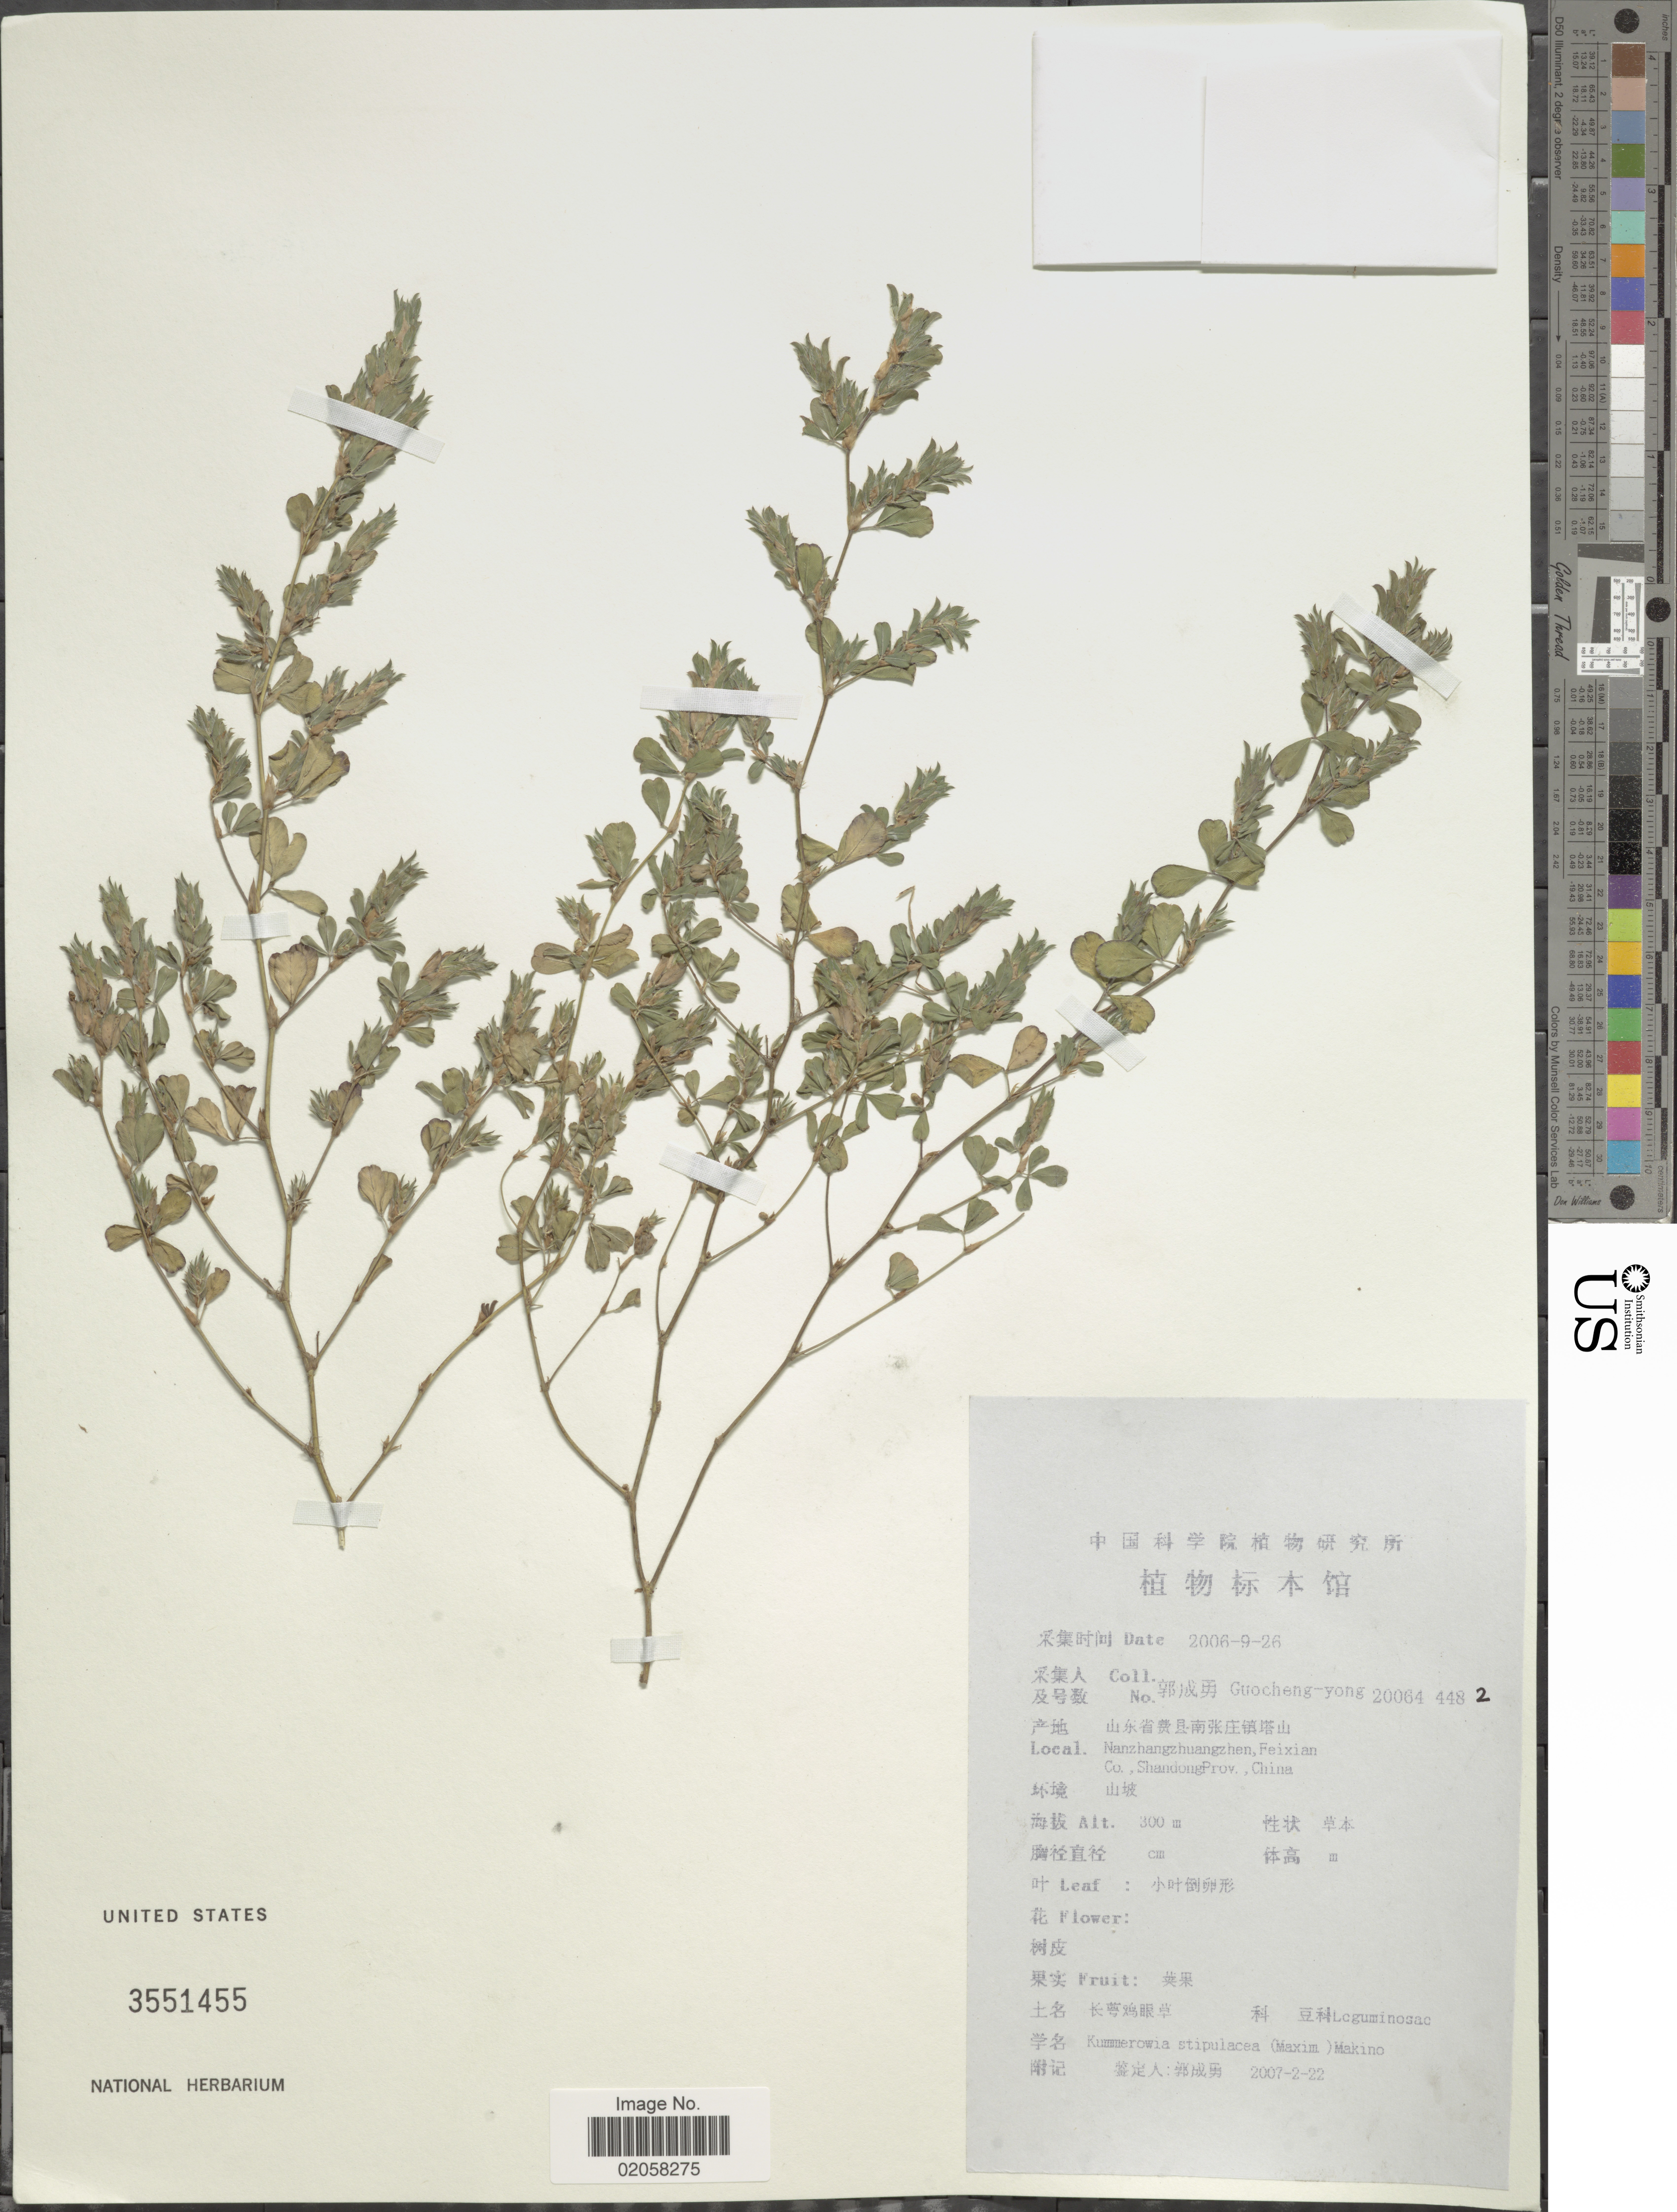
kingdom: Plantae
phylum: Tracheophyta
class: Magnoliopsida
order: Fabales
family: Fabaceae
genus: Kummerowia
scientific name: Kummerowia stipulacea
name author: (Maxim.) Makino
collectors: Guo cheng-yong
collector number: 200644482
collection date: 2006-09-26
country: China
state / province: Shandong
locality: Nanzhangzhuangzhen, Feixian Co.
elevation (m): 300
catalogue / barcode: US 3551455